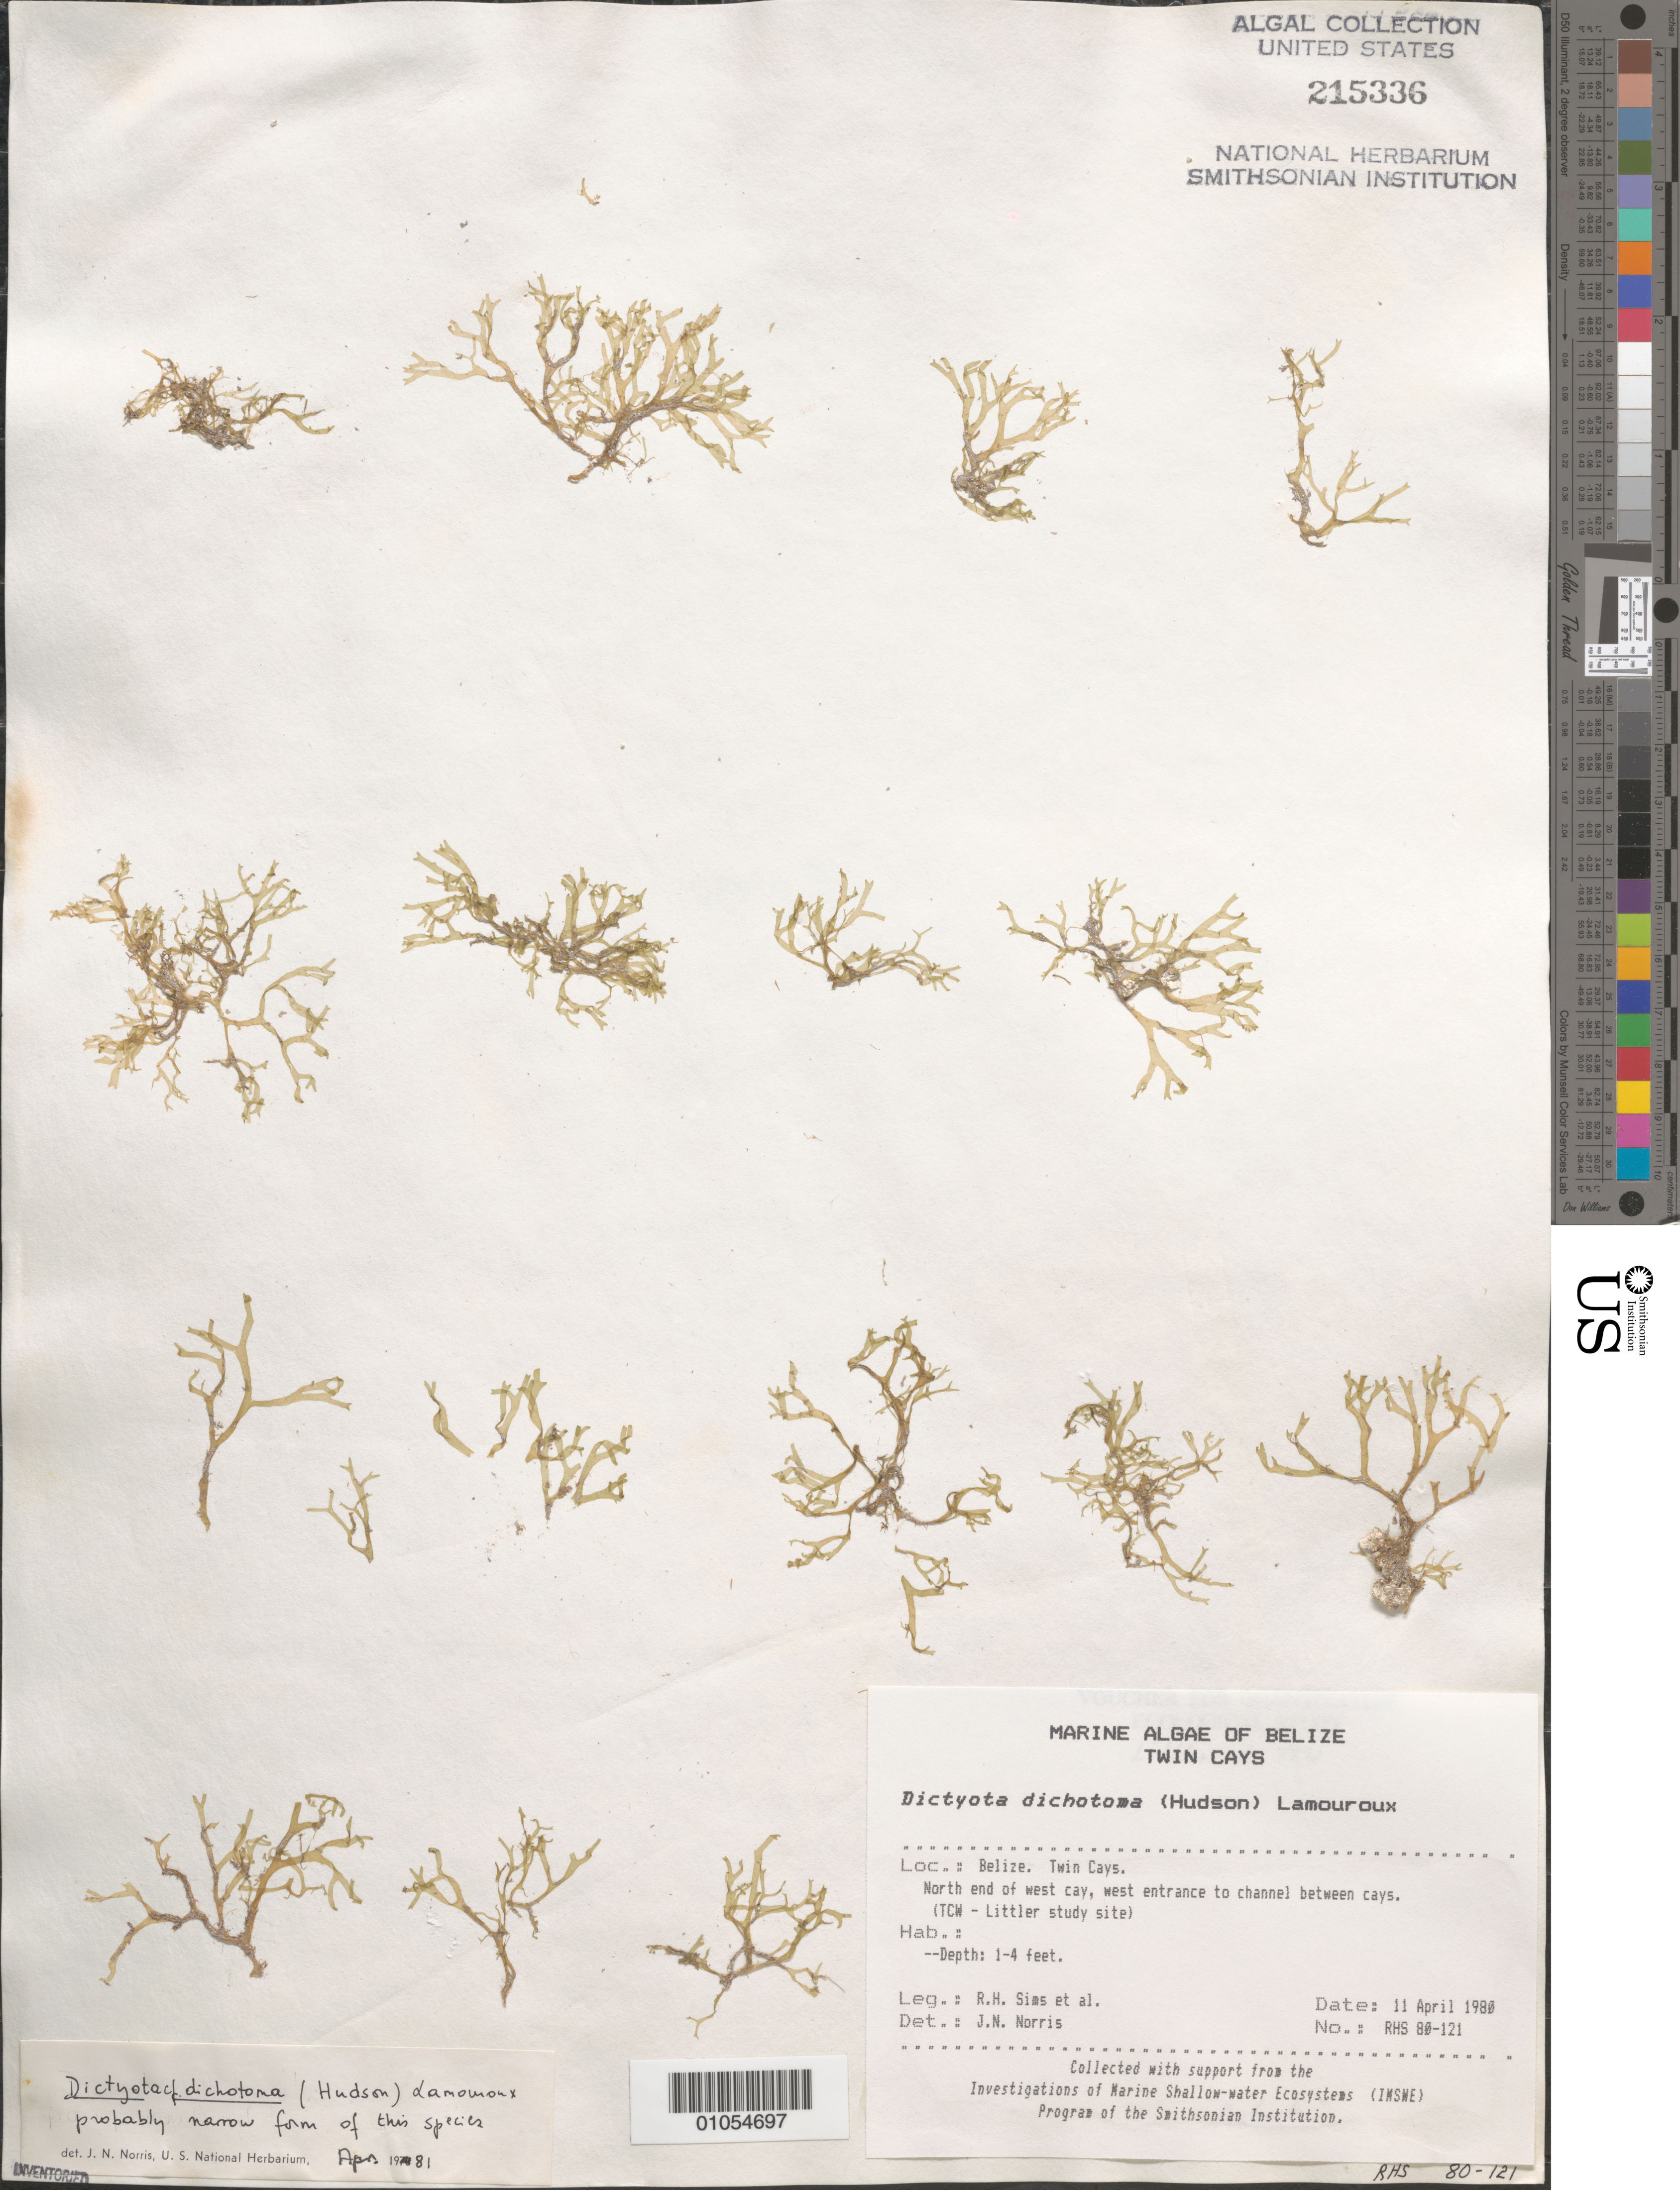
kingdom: Chromista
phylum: Ochrophyta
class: Phaeophyceae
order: Dictyotales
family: Dictyotaceae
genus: Dictyota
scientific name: Dictyota dichotoma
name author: (Huds.) J.V.Lamouroux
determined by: Norris, James N.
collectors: R. H. Sims & et al.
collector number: RHS 80-121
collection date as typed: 11 Apr 1980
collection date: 1980-04-11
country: Belize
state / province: Stann Creek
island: Twin Cays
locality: North end of west cay, west entrance to channel between Twin Cays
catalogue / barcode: US 215336